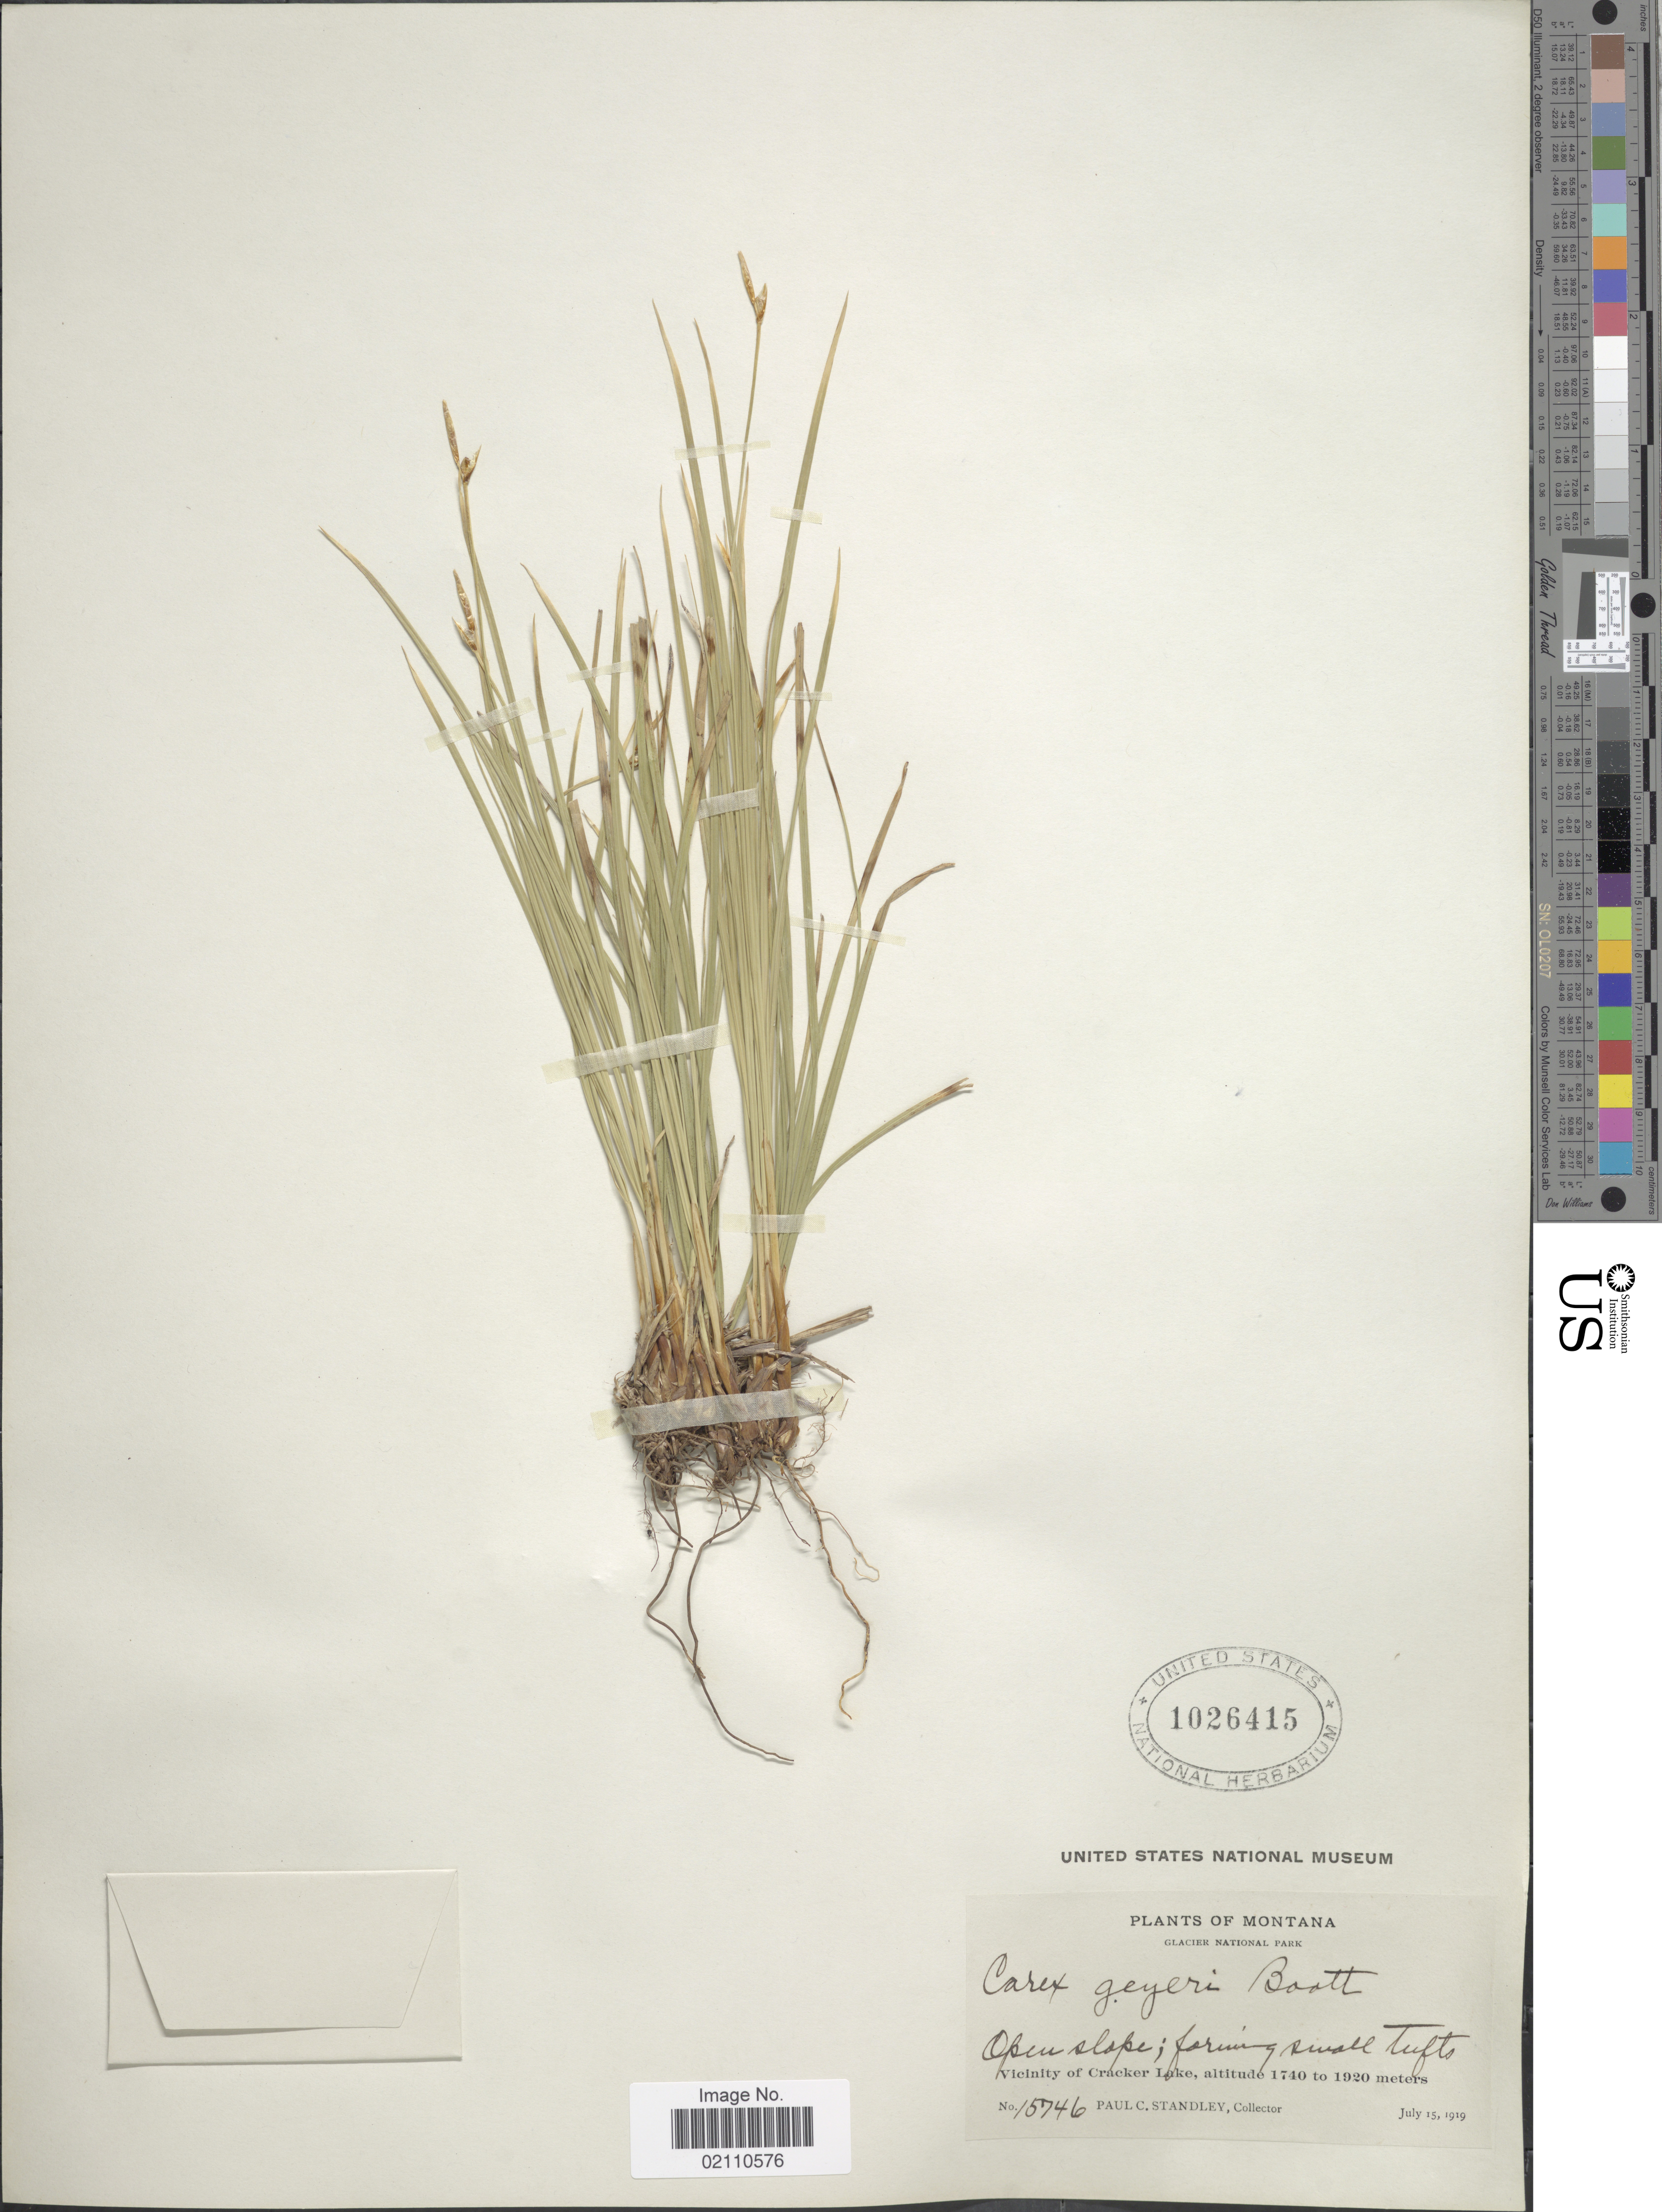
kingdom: Plantae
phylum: Tracheophyta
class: Liliopsida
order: Poales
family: Cyperaceae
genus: Carex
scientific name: Carex geyeri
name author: Boott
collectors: P. C. Standley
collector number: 15746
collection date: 1919-07-15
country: United States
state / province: Montana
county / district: Glacier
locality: Glacier National Park, Vicinity of Cracker Lake, small Tufts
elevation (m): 1740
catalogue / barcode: US 1026415